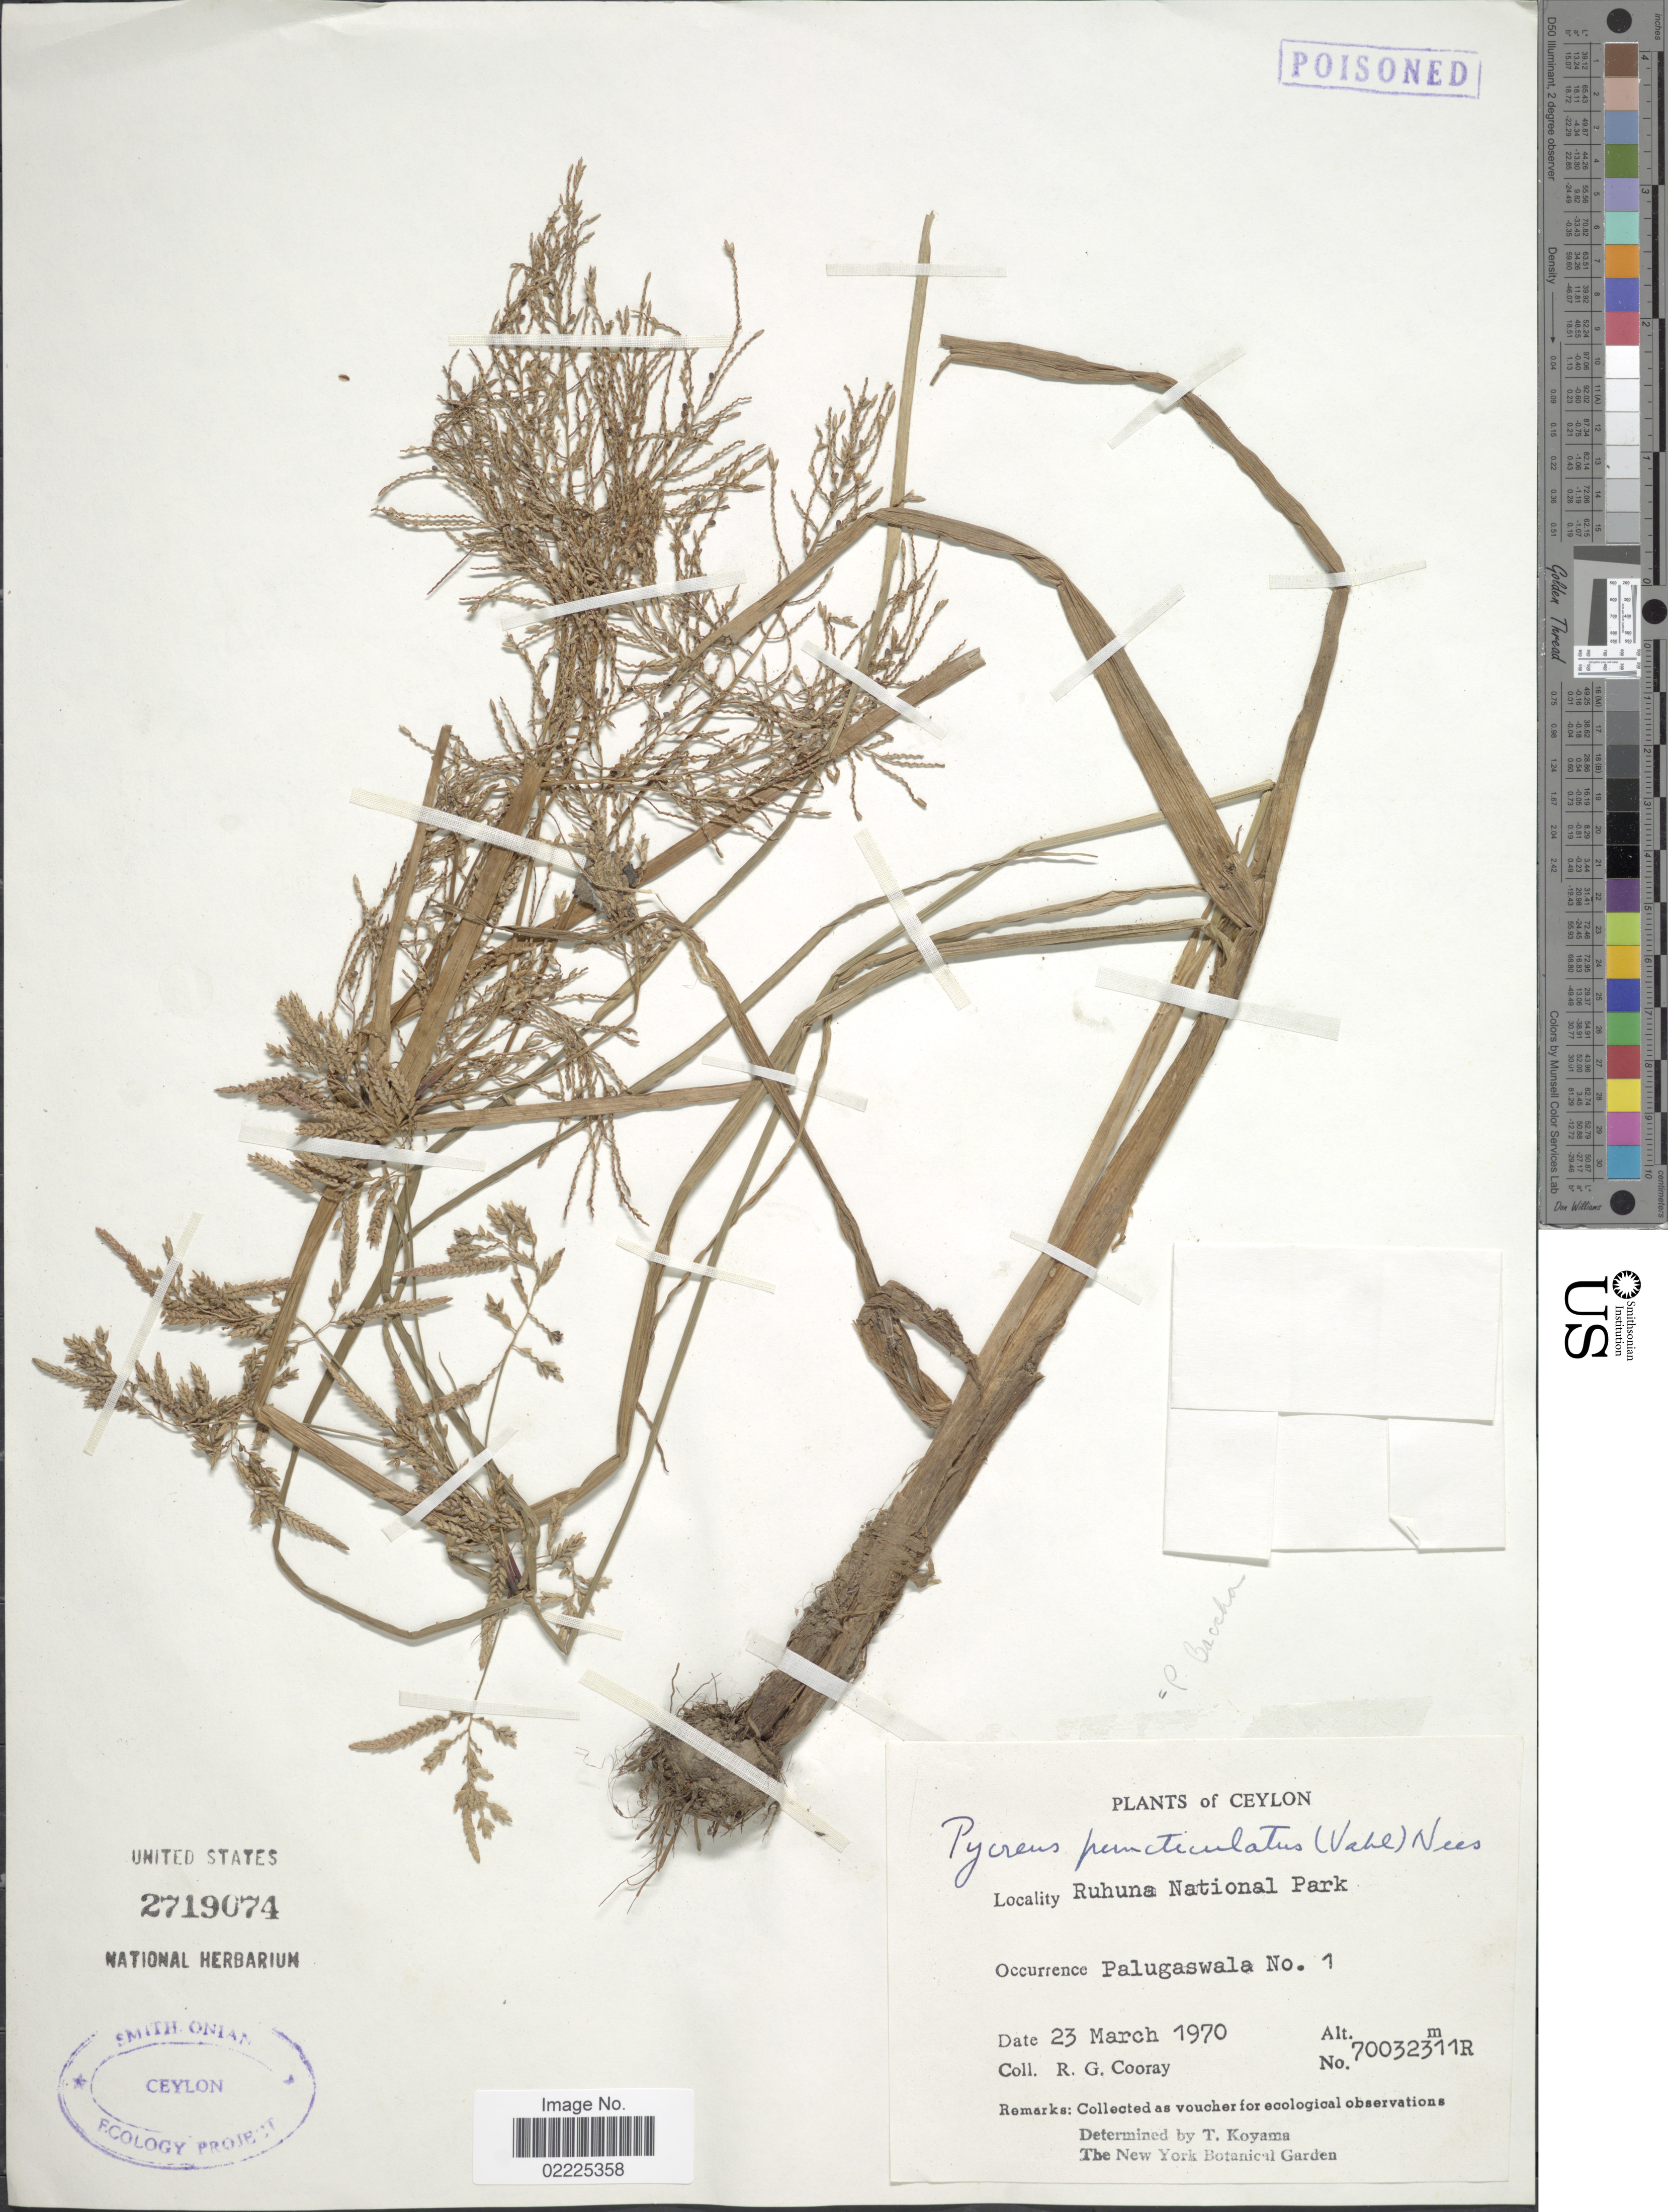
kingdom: Plantae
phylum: Tracheophyta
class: Liliopsida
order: Poales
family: Cyperaceae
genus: Cyperus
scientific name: Cyperus puncticulatus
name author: Vahl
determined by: Strong, Mark T., (BOT), Smithsonian Institution - National Museum of Natural History (UNITED STATES)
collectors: R. Cooray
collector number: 70032311R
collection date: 1970-03-23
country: Sri Lanka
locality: Ceylon, Ruhuna National Park, Palugaswala No. 1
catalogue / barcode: US 2719074